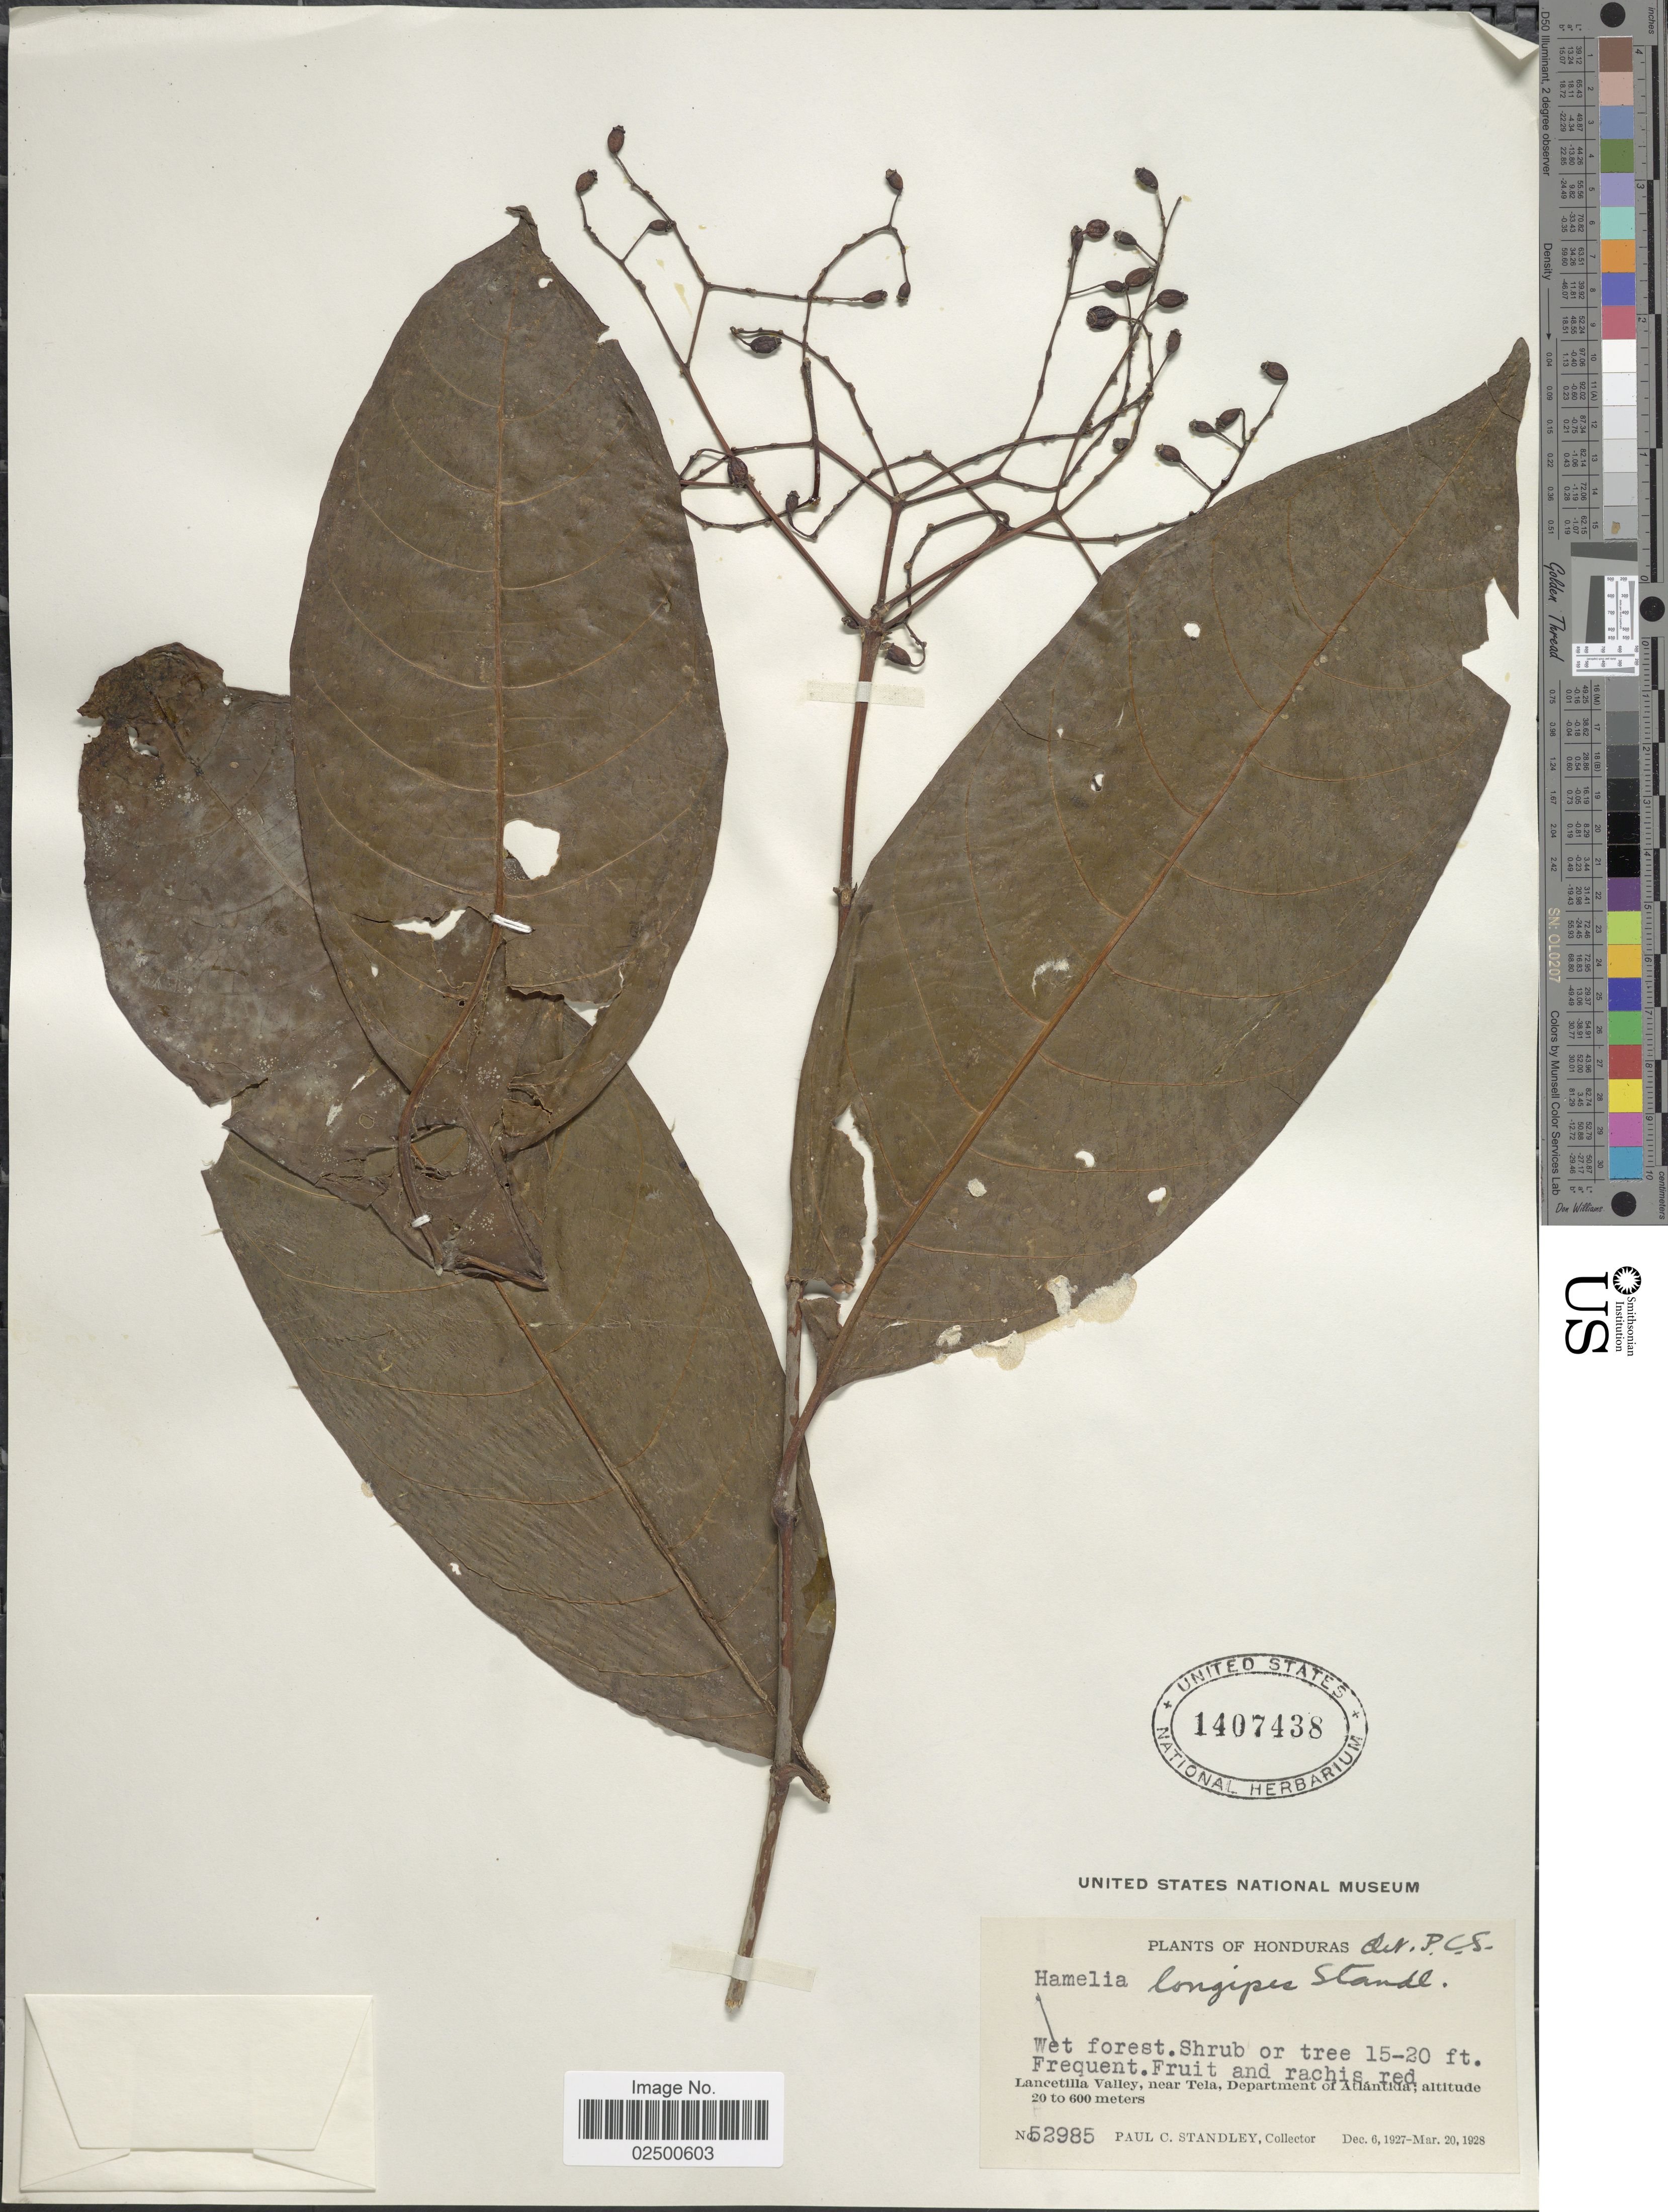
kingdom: Plantae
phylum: Tracheophyta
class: Magnoliopsida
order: Gentianales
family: Rubiaceae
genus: Hamelia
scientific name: Hamelia longipes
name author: Standl.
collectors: P. C. Standley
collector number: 52985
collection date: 1927-12-06/1928-03-20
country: Honduras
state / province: Atlántida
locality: Lancetilla Valley, near Tela.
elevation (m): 20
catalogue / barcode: US 1407438